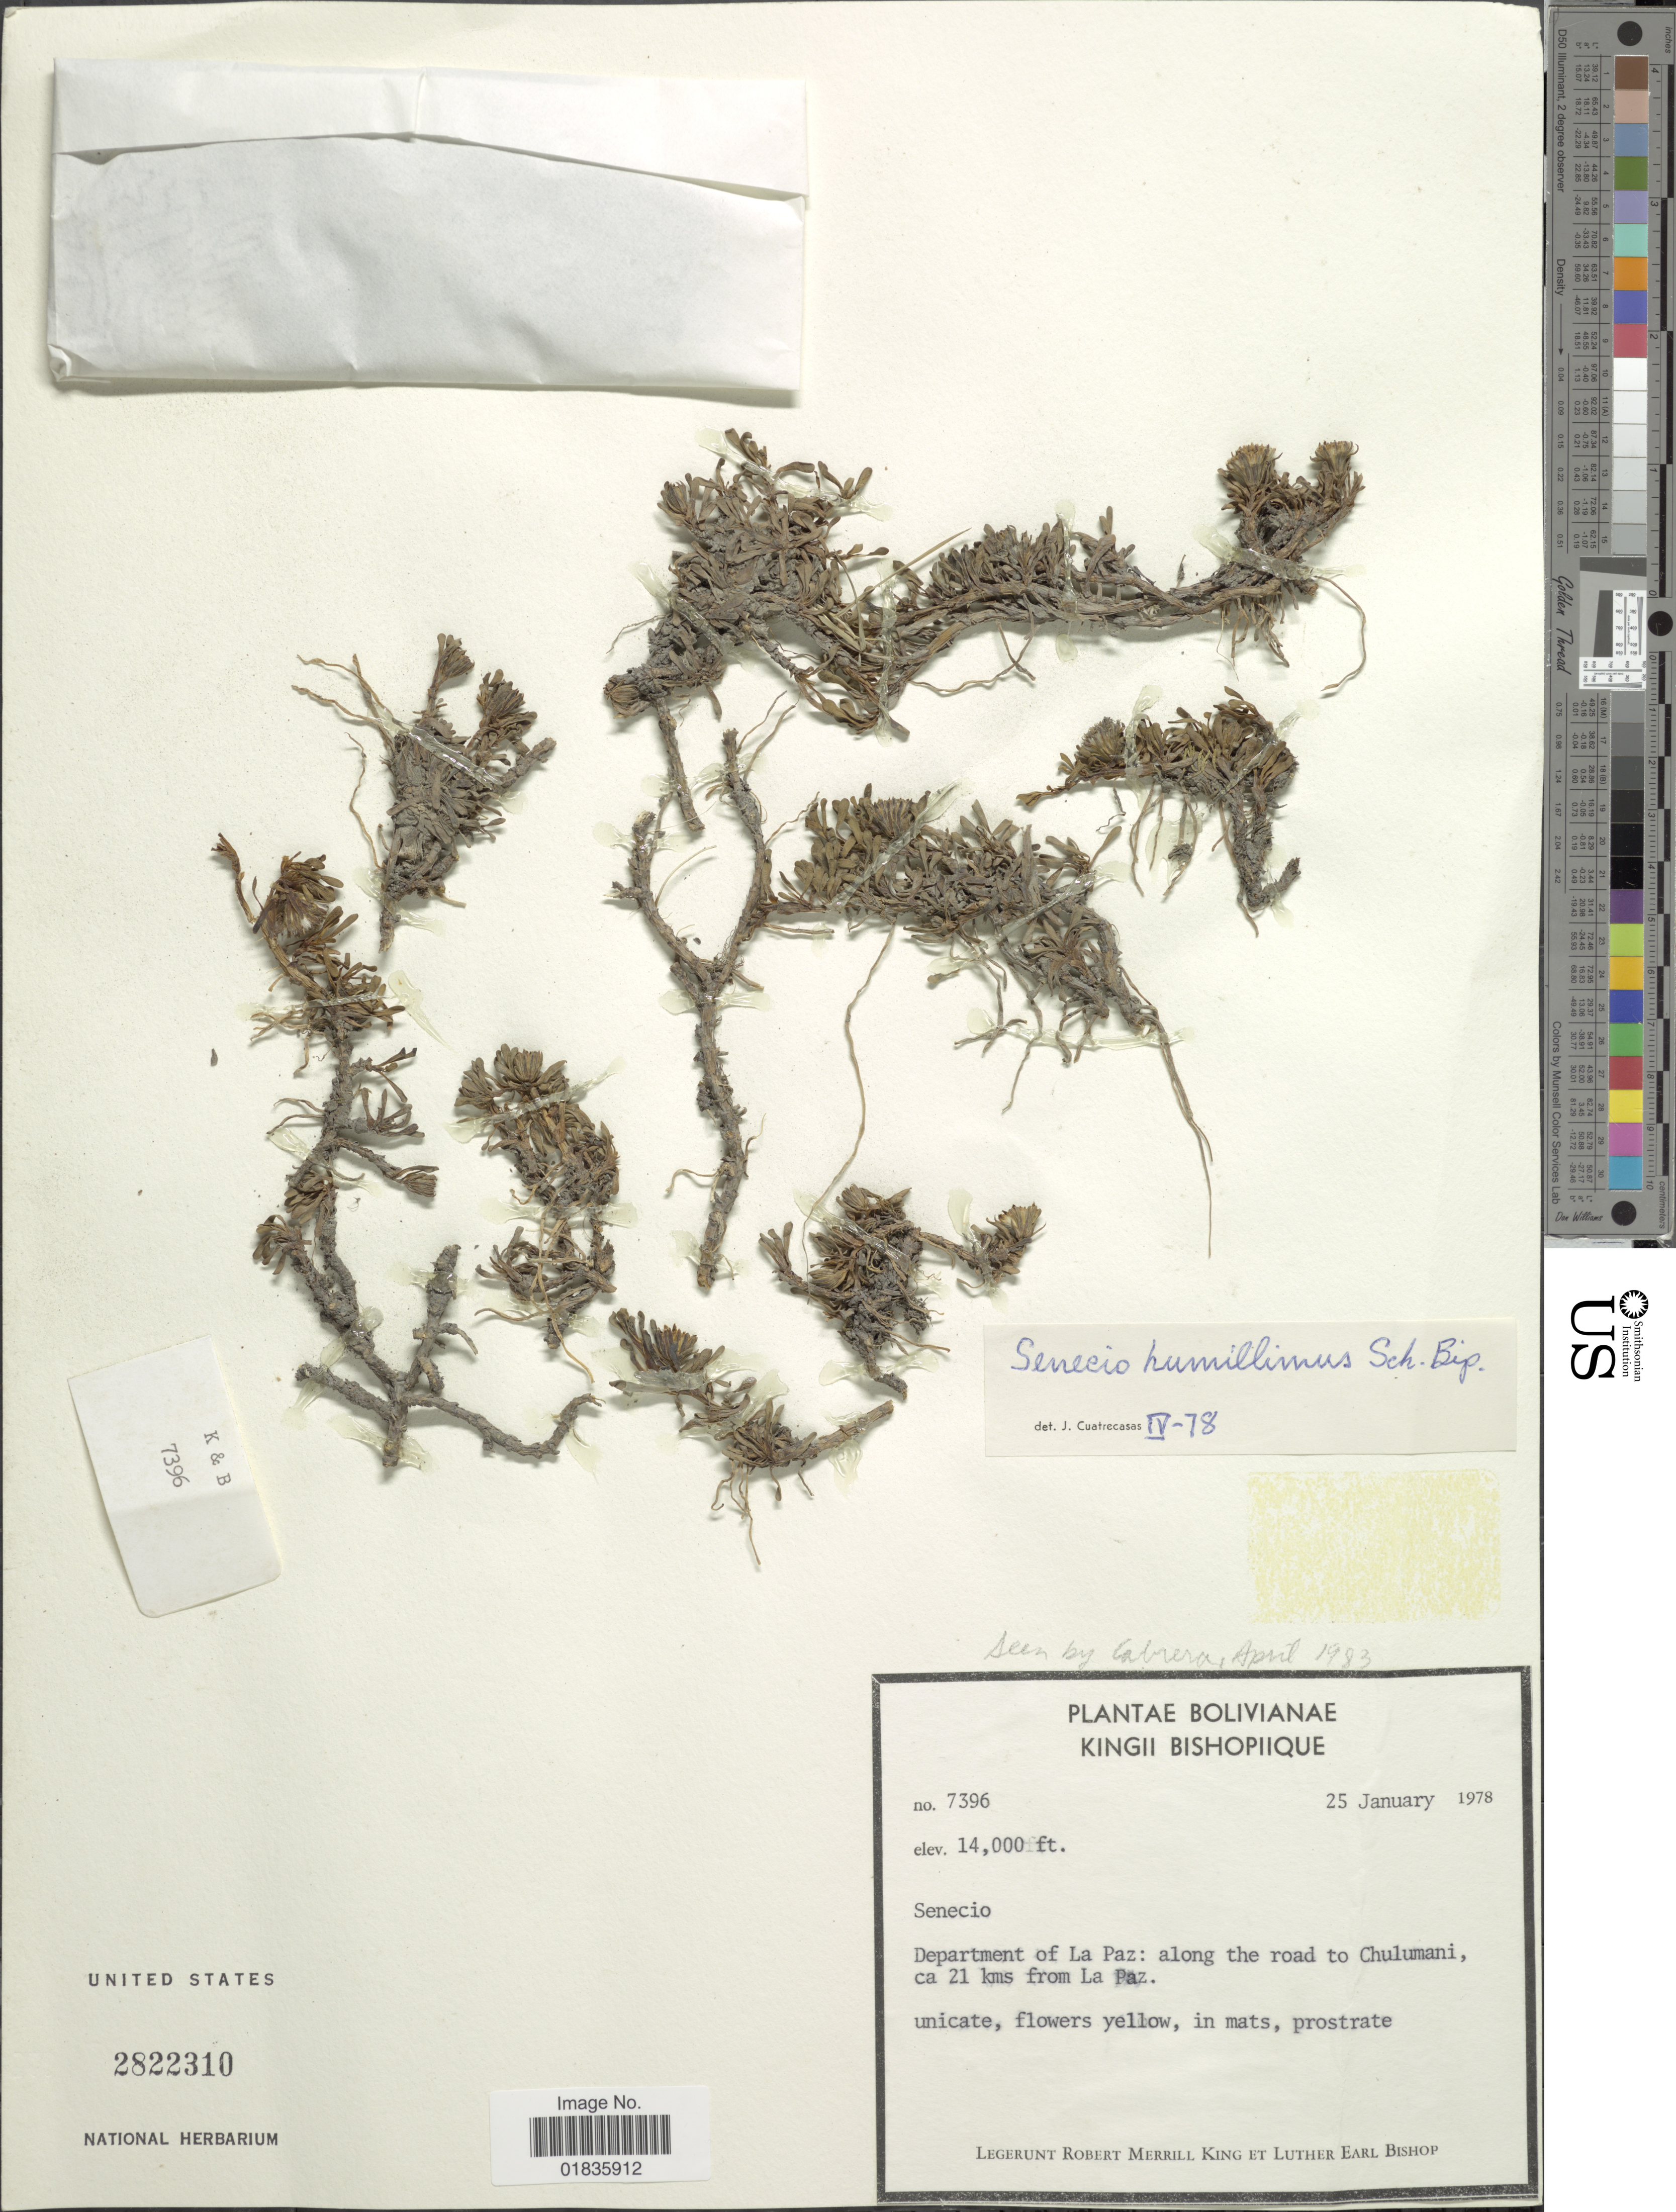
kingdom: Plantae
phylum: Tracheophyta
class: Magnoliopsida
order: Asterales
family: Asteraceae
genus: Senecio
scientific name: Senecio humillimus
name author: Sch. Bip.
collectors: R. M. King & L. E. Bishop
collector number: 7396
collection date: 1978-01-25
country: Bolivia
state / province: La Paz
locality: Along the road to Chulumani, ca 21 kms from La Paz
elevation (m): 4267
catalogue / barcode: US 2822310